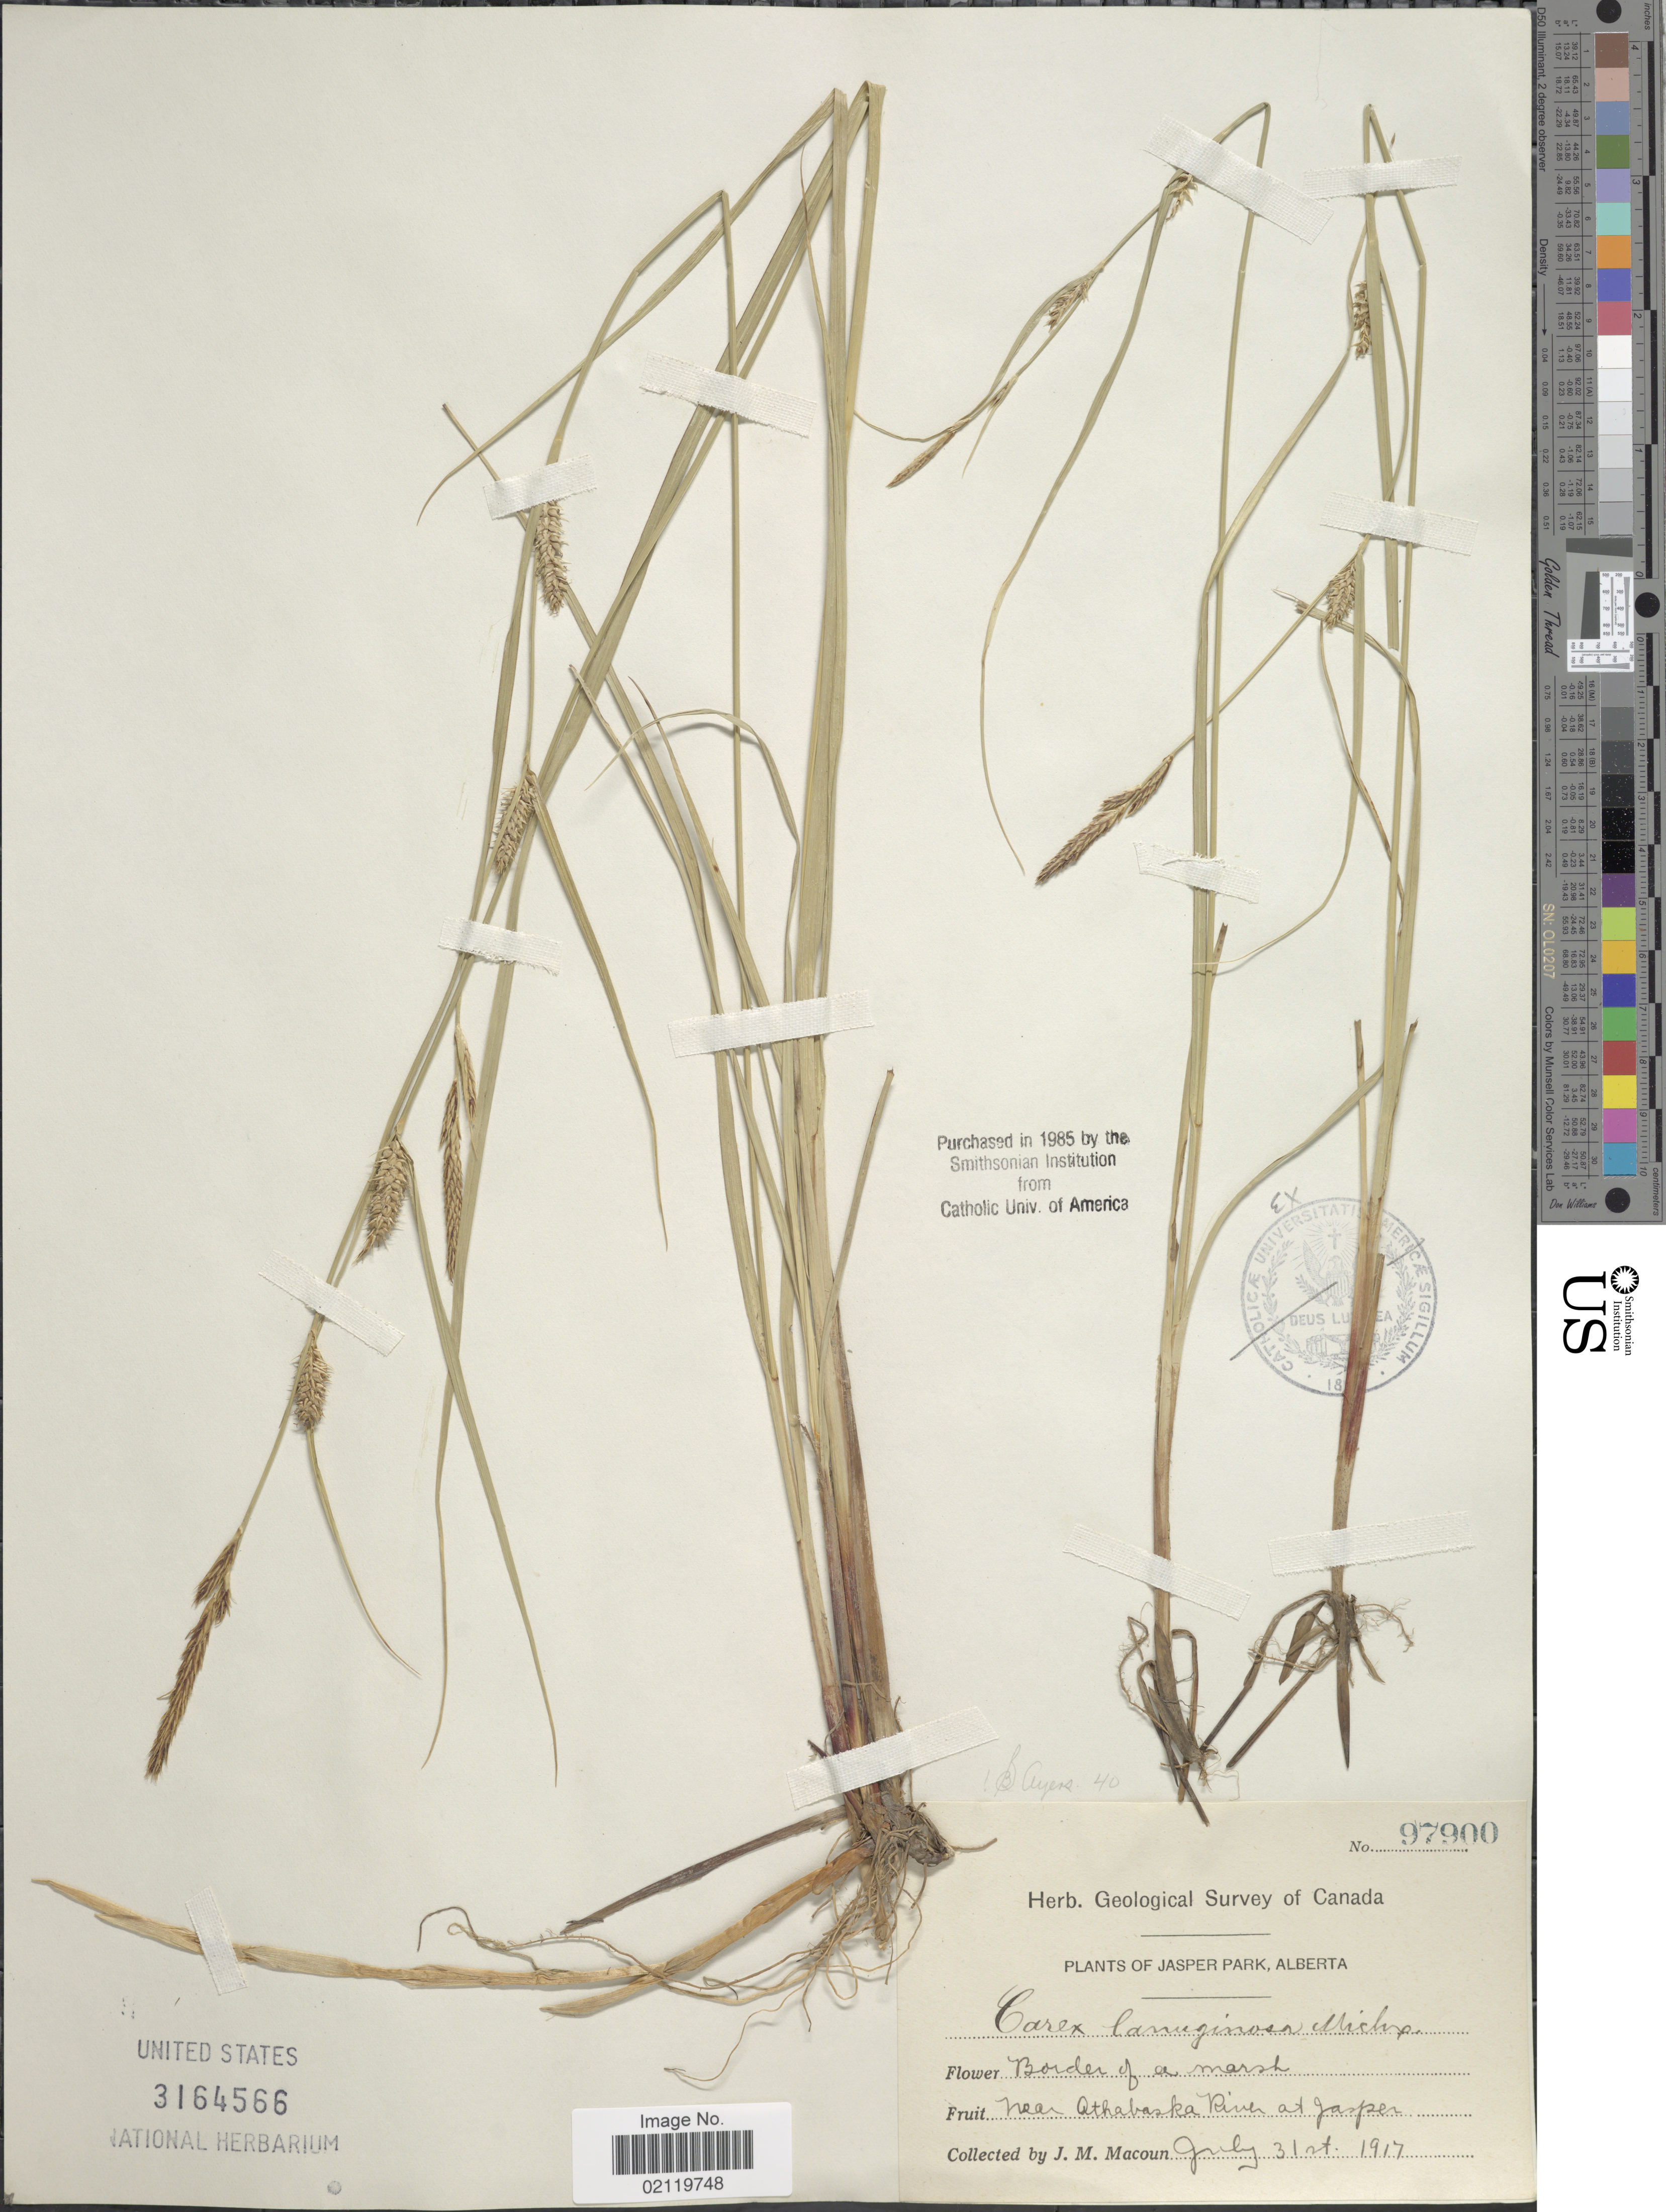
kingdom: Plantae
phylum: Tracheophyta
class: Liliopsida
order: Poales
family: Cyperaceae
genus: Carex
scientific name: Carex pellita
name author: Muhl. ex Willd.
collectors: J. M. Macoun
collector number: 97900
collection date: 1917-07-31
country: Canada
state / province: Alberta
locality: Jasper Park. Border of a marsh. Near Athabaska River at Jasper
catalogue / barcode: US 3164566